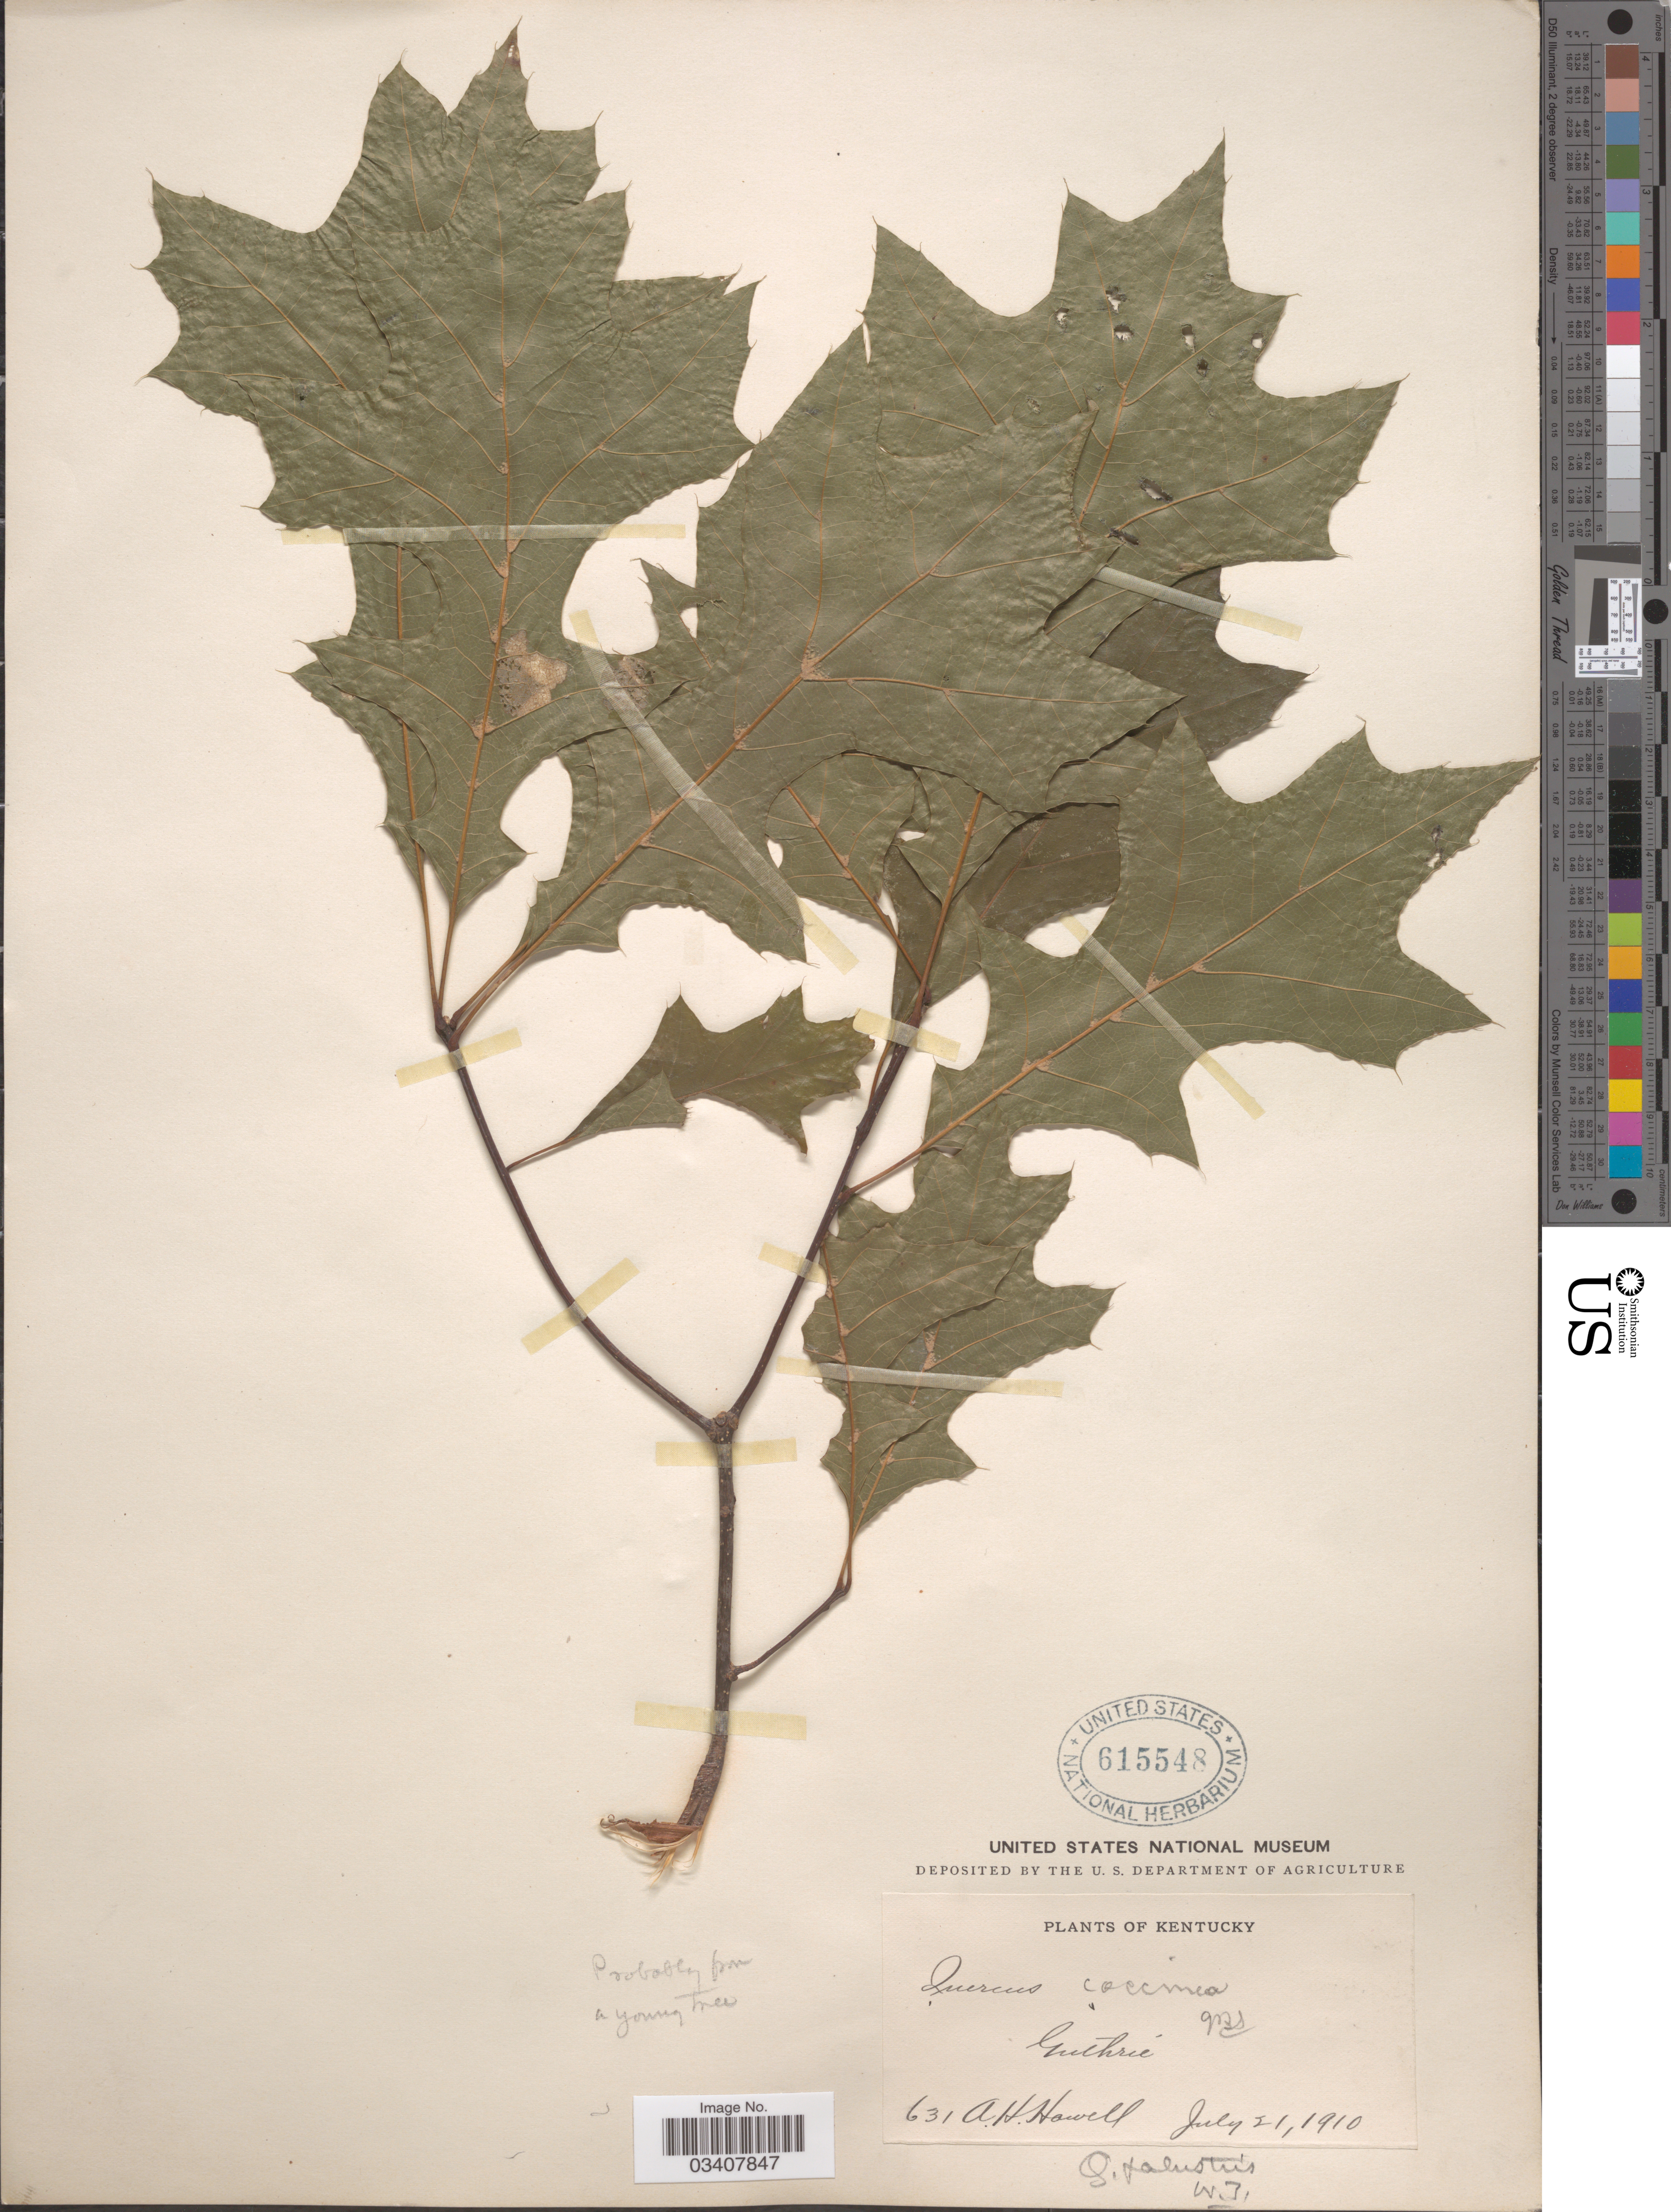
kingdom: Plantae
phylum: Tracheophyta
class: Magnoliopsida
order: Fagales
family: Fagaceae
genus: Quercus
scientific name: Quercus palustris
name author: Münchh.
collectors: A. Howell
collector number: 631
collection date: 1910-07-21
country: United States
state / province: Kentucky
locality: Guthrie.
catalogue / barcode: US 615548